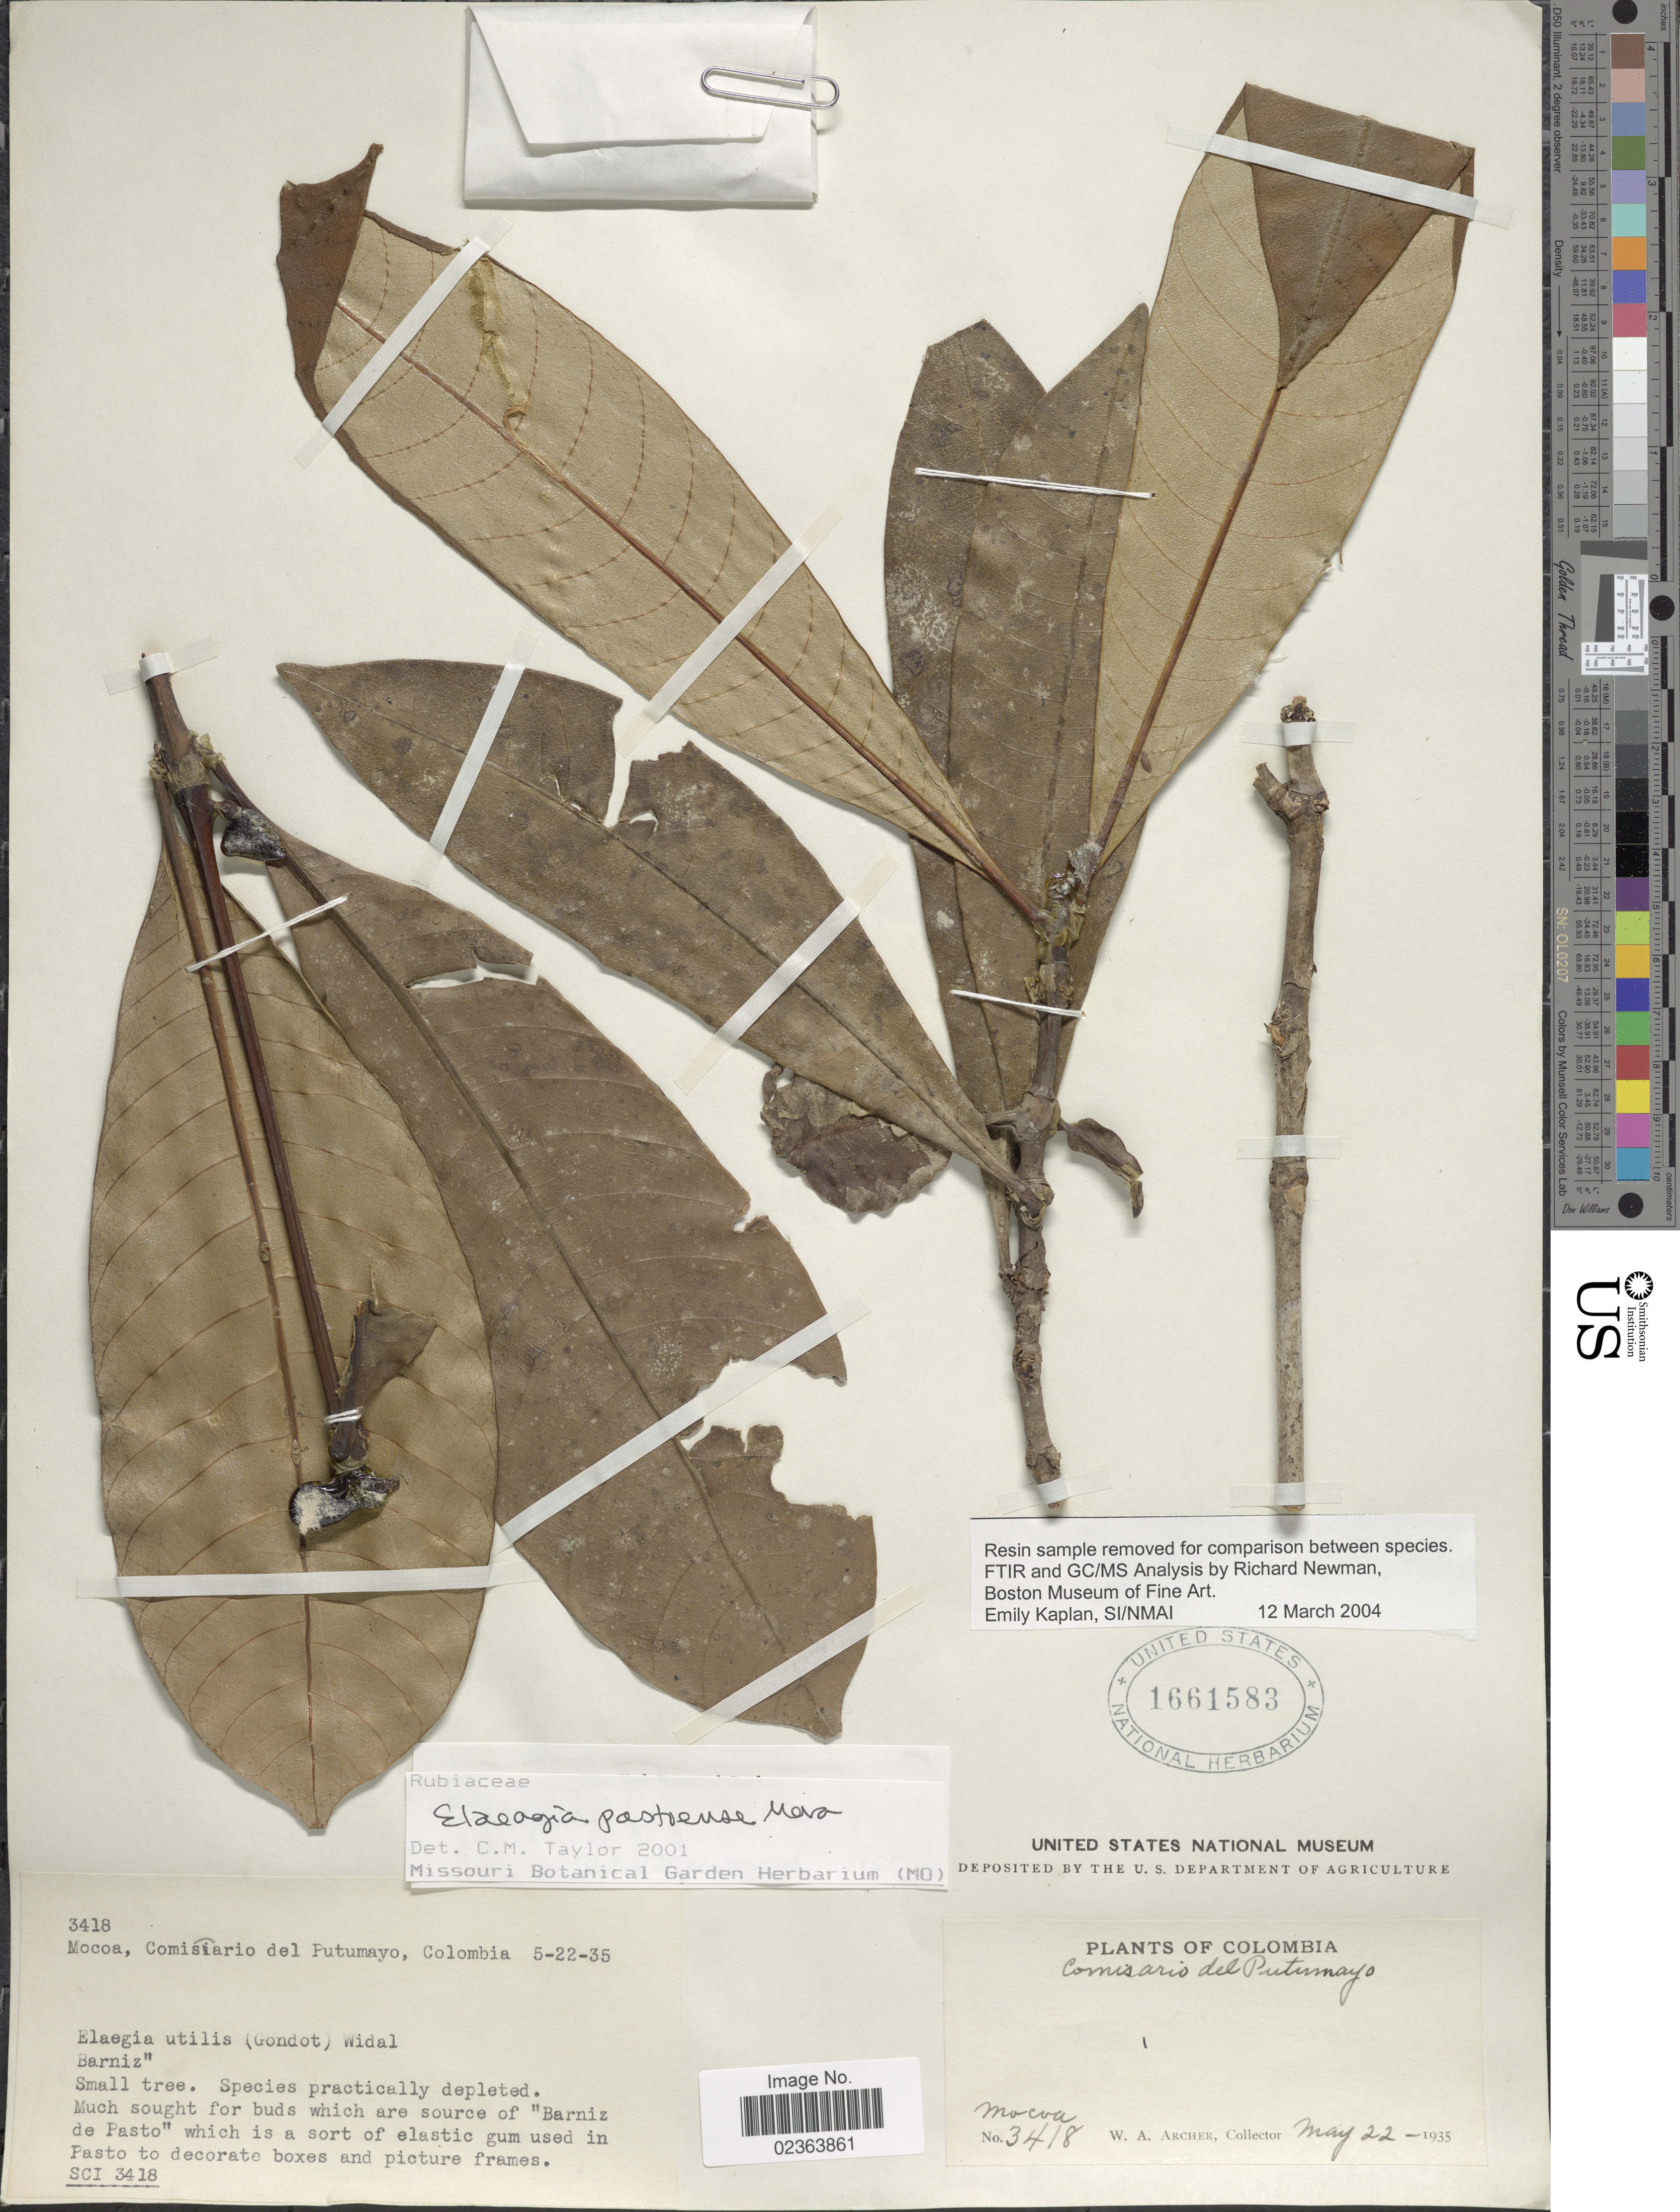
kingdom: Plantae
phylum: Tracheophyta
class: Magnoliopsida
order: Gentianales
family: Rubiaceae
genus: Elaeagia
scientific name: Elaeagia pastoensis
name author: L.E. Mora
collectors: W. A. Archer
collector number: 3418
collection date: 1935-05-22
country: Colombia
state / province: Putumayo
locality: Mocoa, Comisario del Putumayo, Colombia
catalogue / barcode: US 1661583